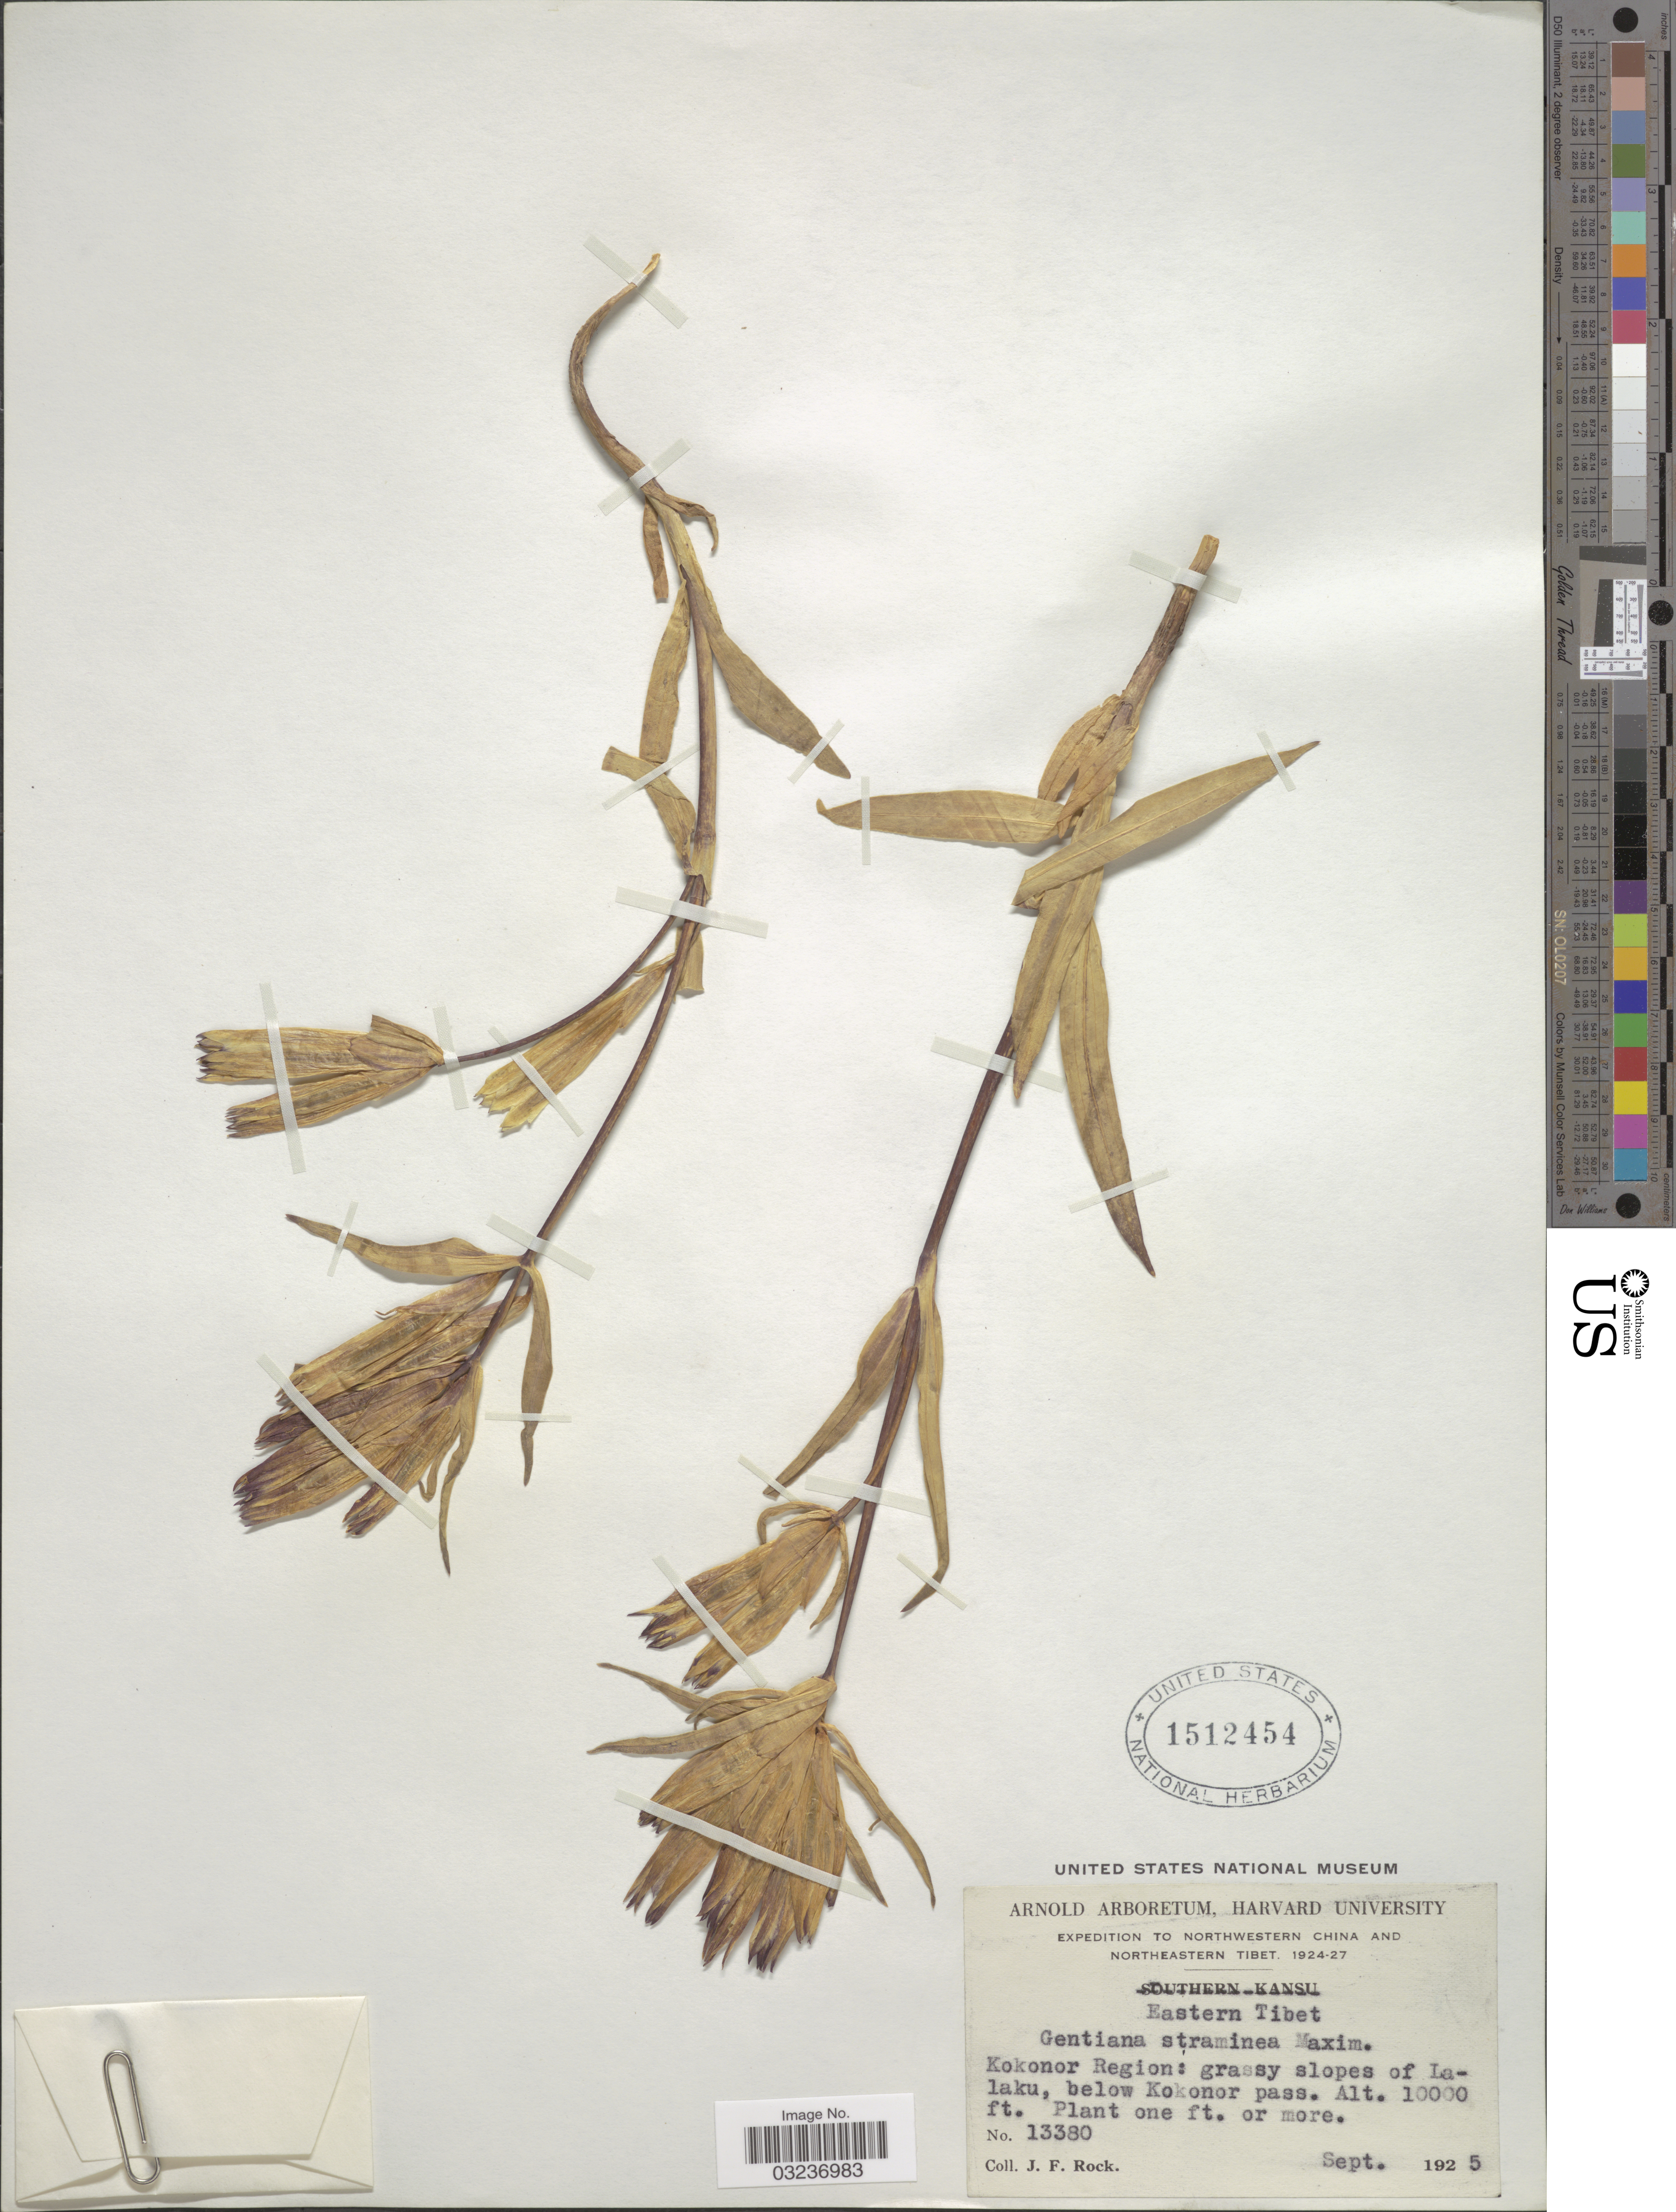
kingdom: Plantae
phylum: Tracheophyta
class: Magnoliopsida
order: Gentianales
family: Gentianaceae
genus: Gentiana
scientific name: Gentiana straminea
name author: Maxim.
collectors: J. Rock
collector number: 13380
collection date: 1925-09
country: China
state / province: Xizang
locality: Northwestern China and Northeastern Tibet, Eastern Tibet, Kokonor Region: grassy slopes of Lalaku, below Kokonor pass.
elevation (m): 3048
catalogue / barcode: US 1512454